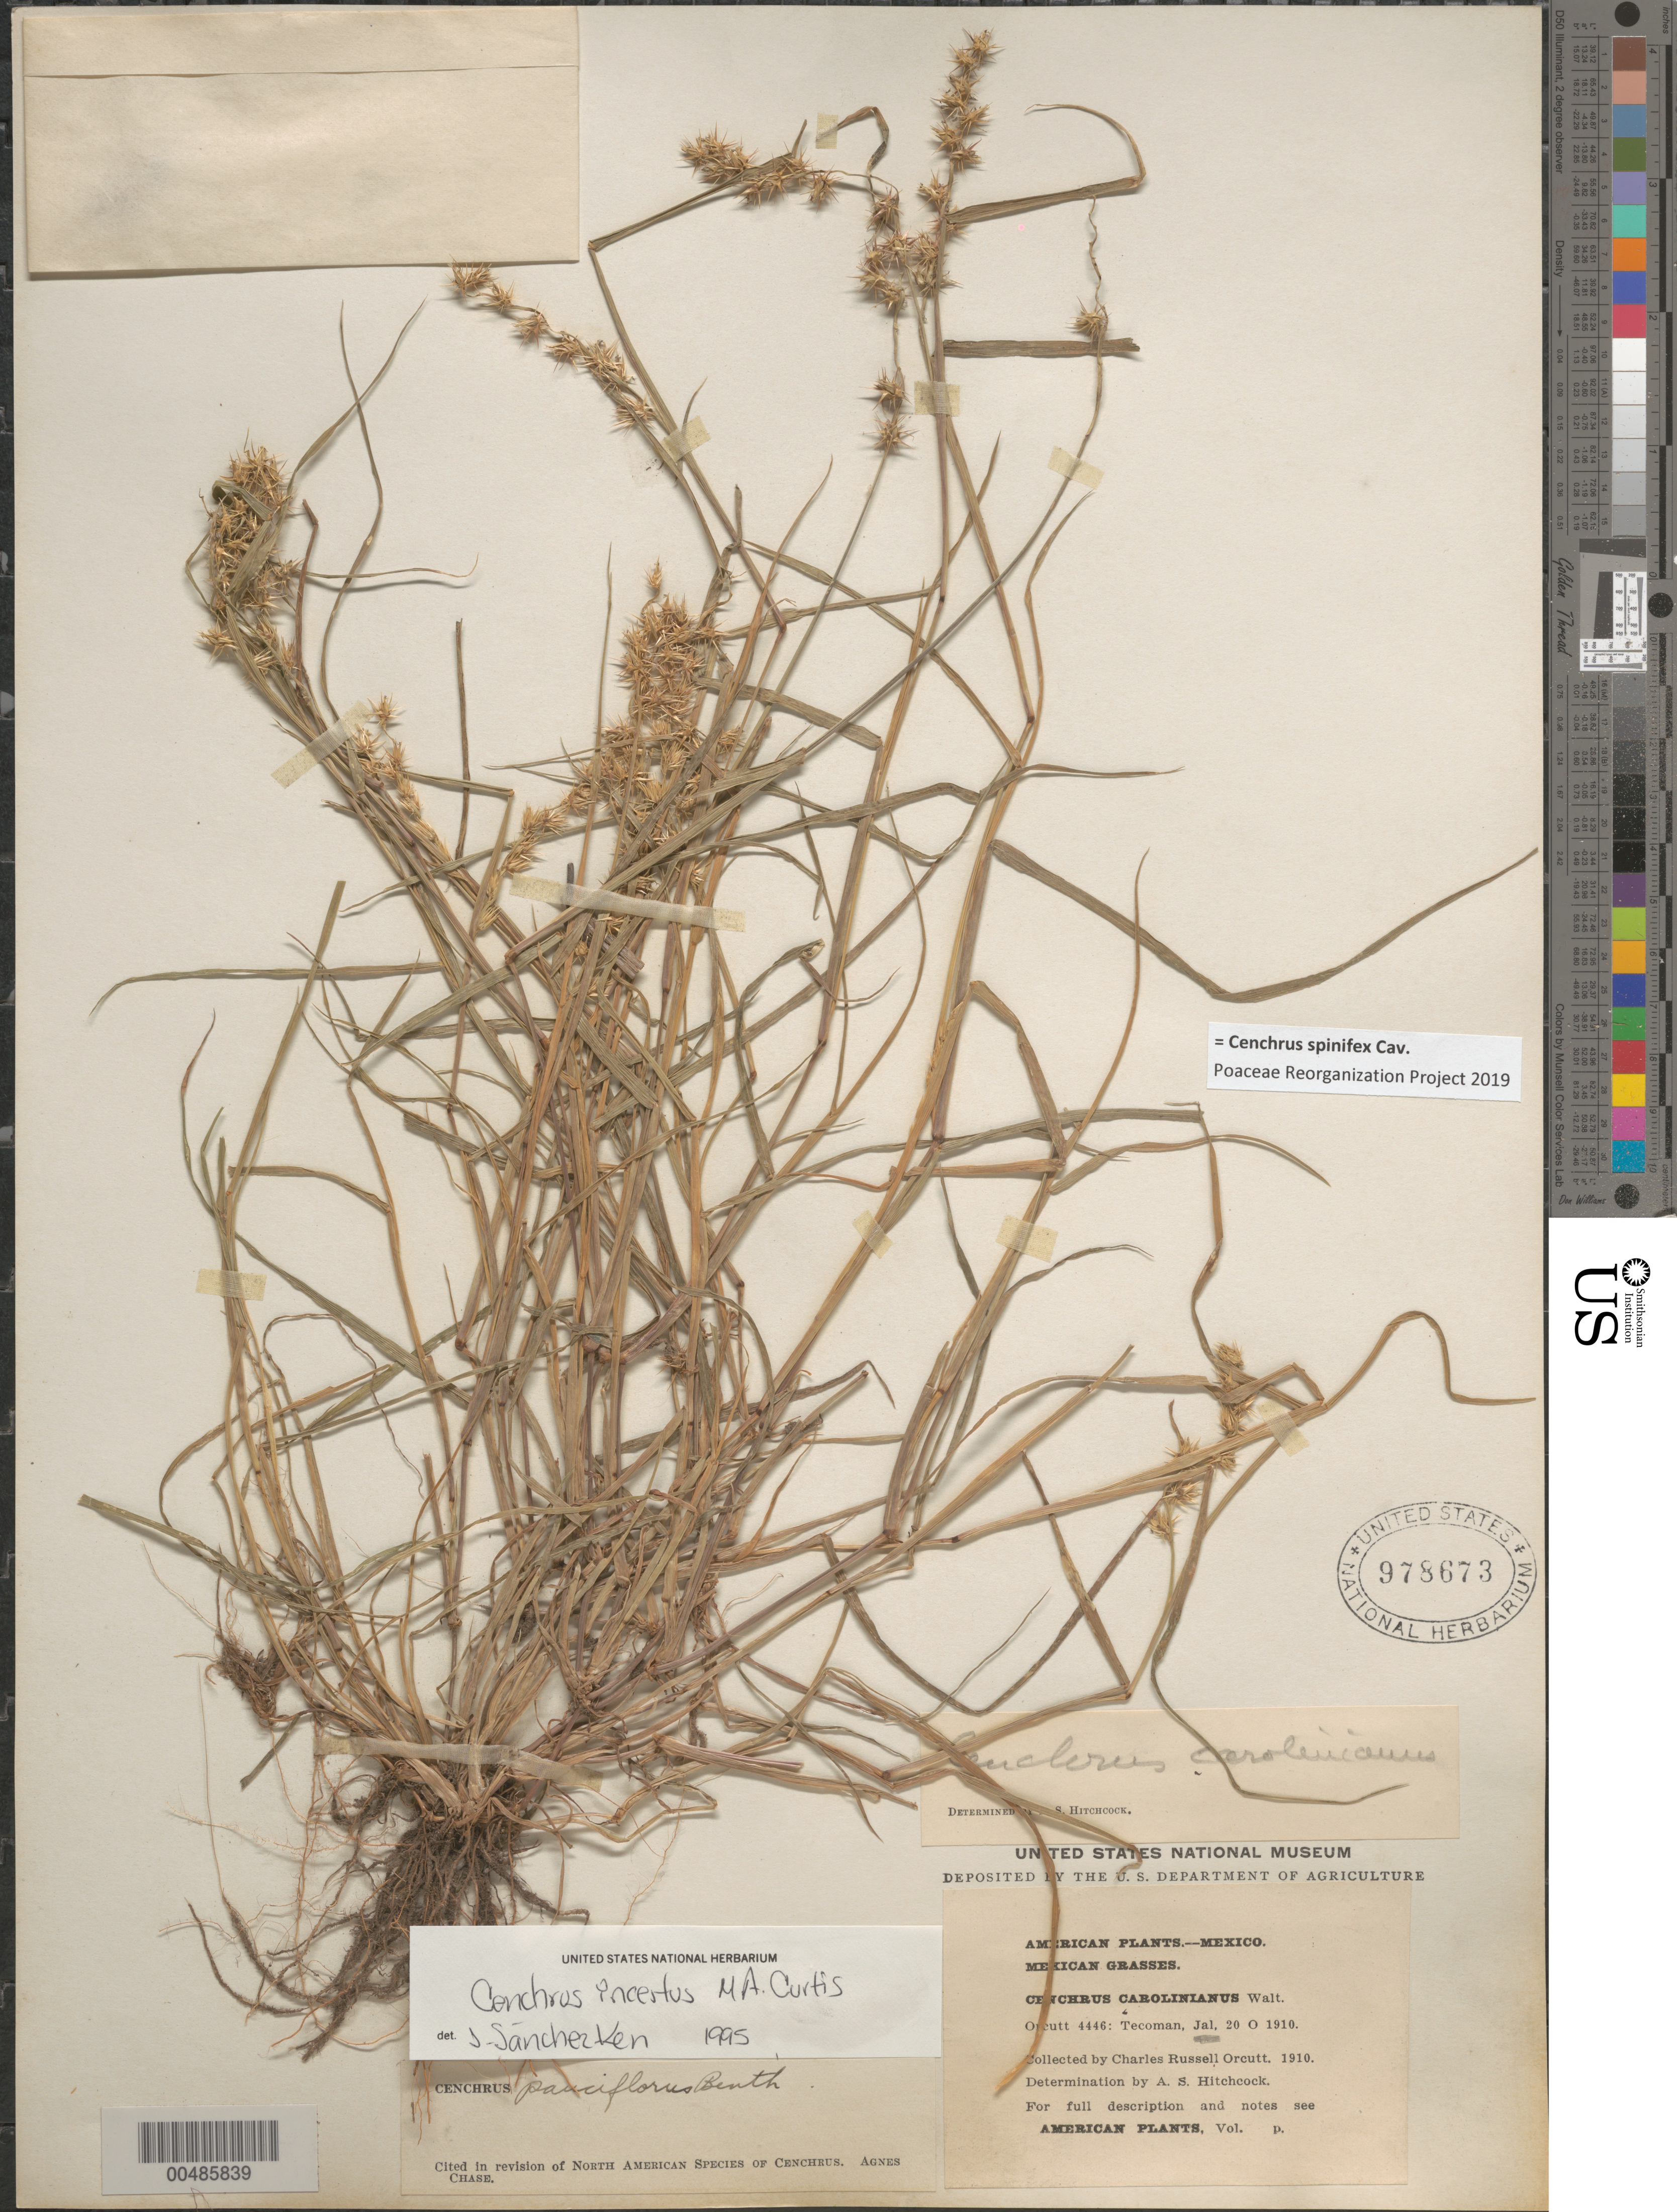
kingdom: Plantae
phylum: Tracheophyta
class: Liliopsida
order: Poales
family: Poaceae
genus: Cenchrus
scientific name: Cenchrus spinifex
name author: Cav.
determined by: Poaceae Reorganization Project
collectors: C. R. Orcutt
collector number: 4446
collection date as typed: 20 Oct 1910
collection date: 1910-10-20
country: Mexico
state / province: Jalisco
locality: Tecoman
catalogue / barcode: US 978673